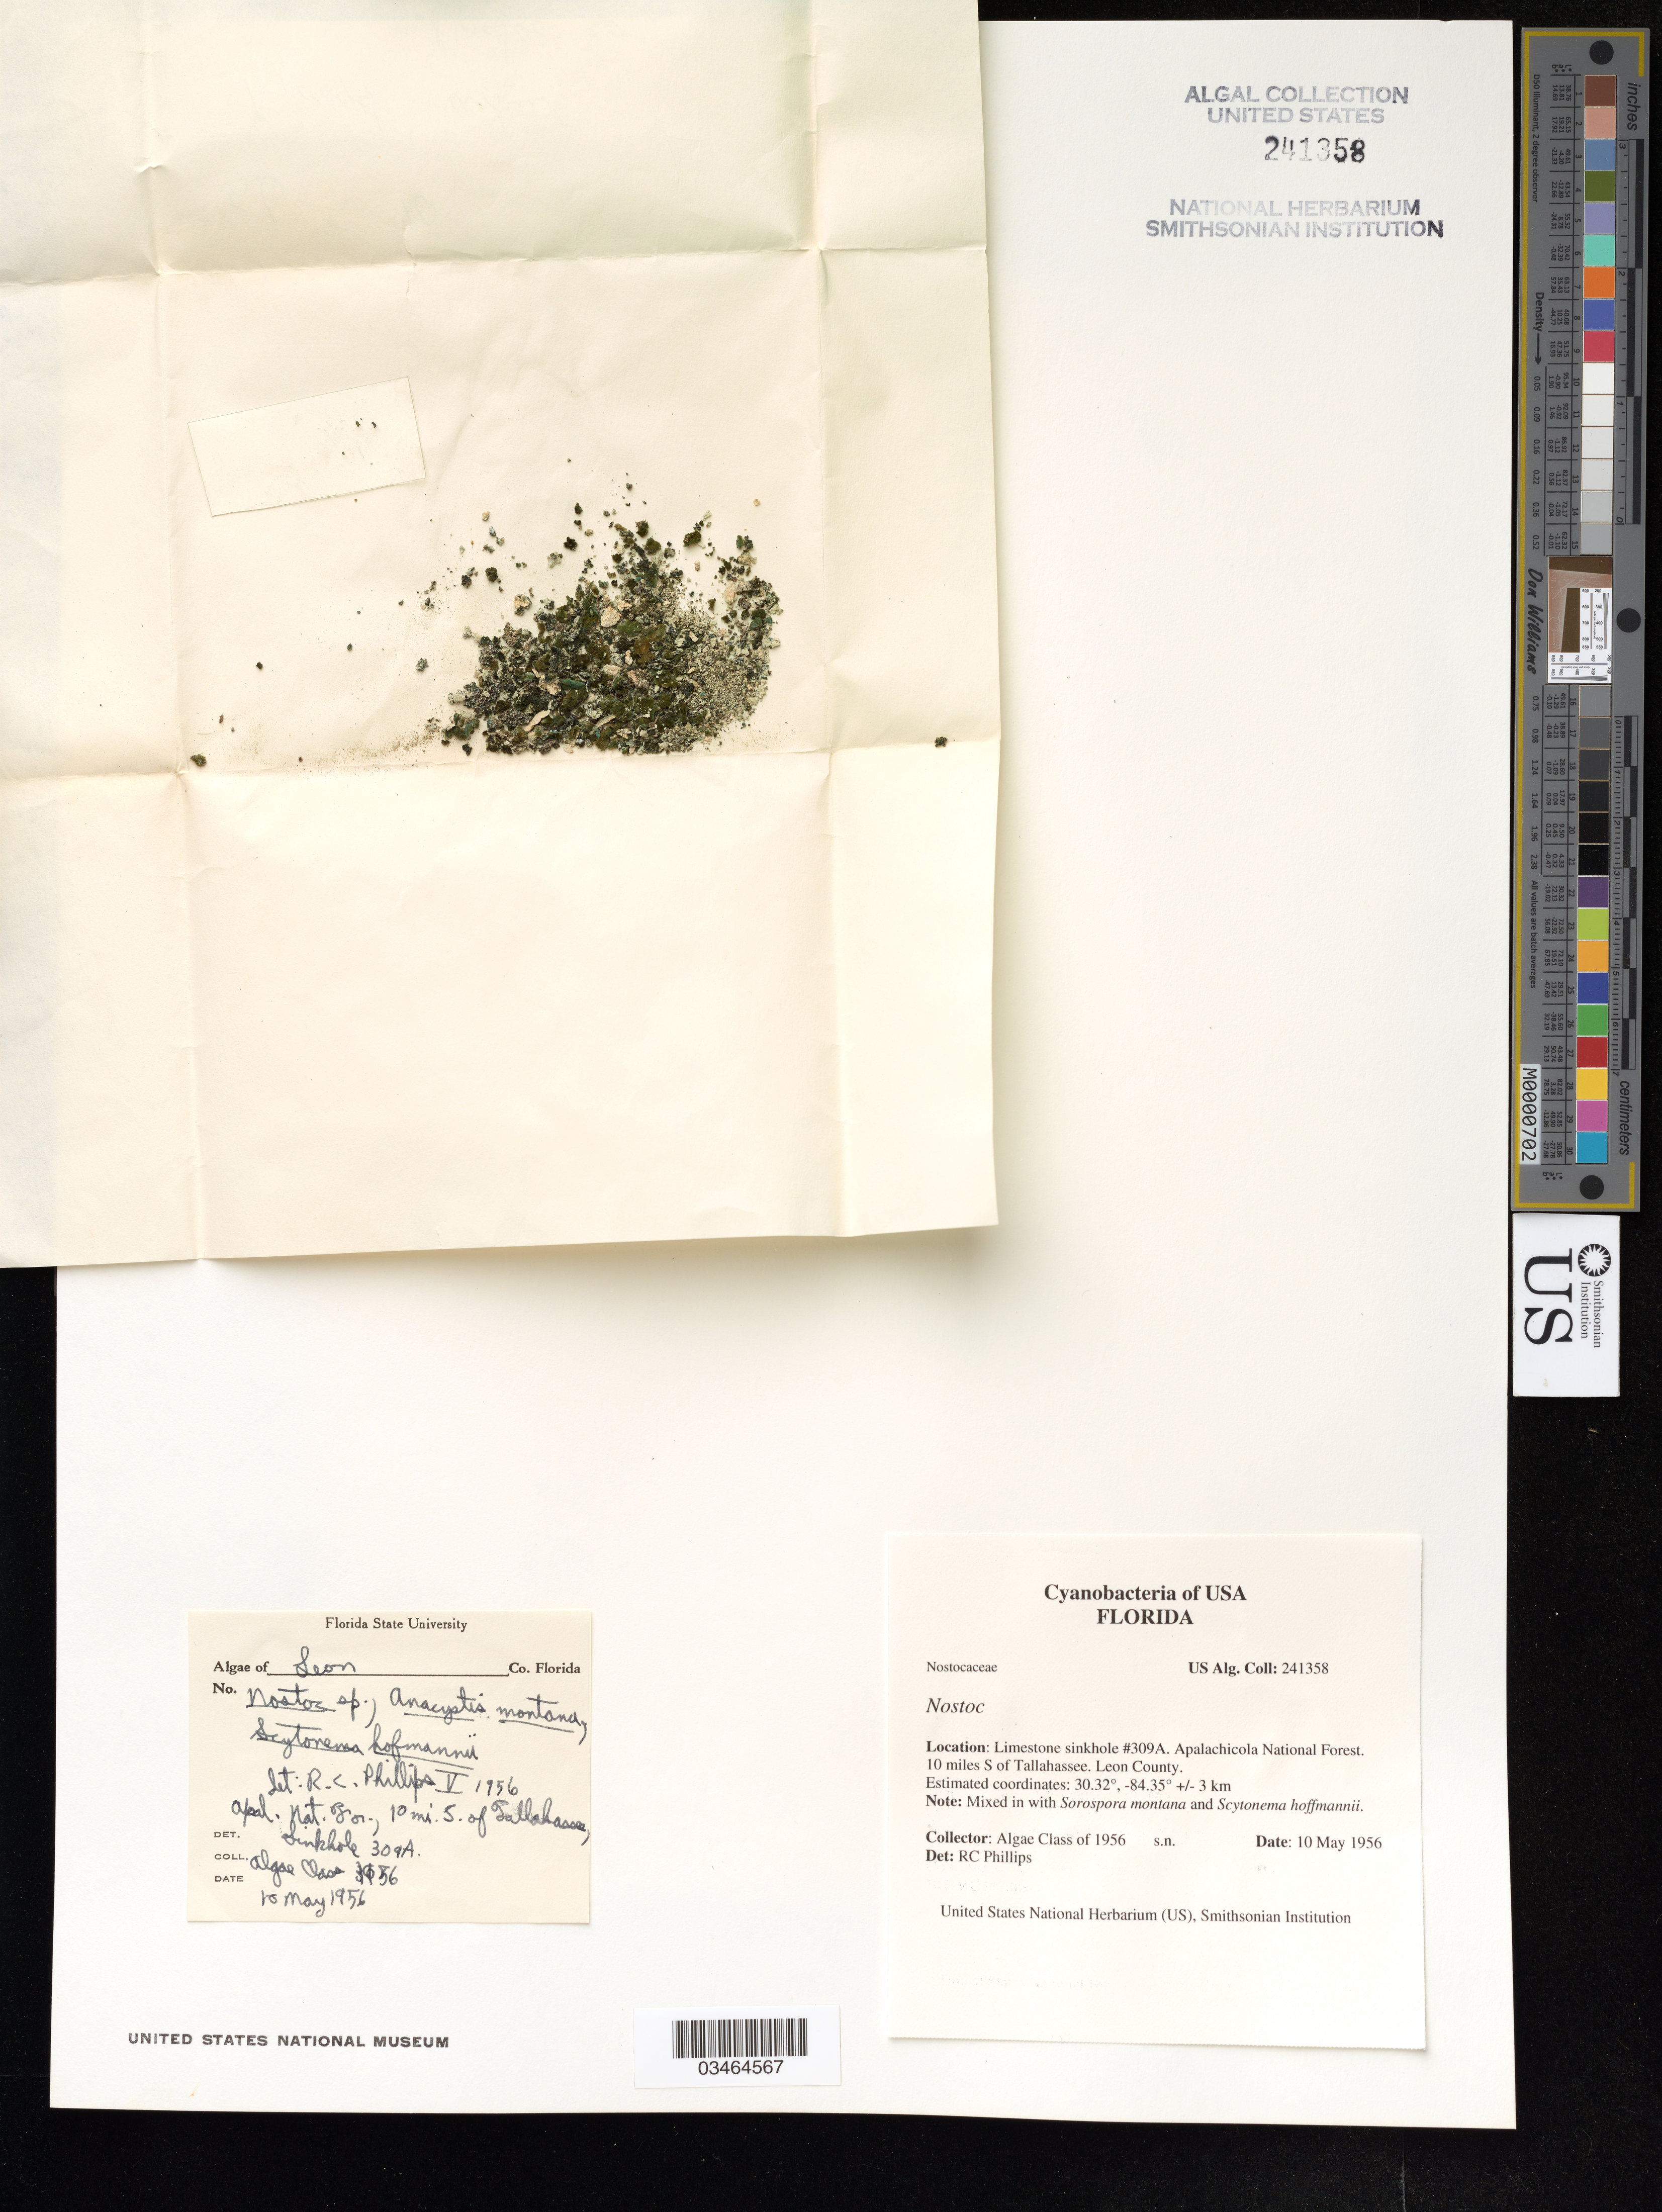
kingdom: Bacteria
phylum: Cyanobacteria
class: Cyanobacteriia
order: Cyanobacteriales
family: Nostocaceae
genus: Nostoc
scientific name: Nostoc sp.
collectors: Algae Class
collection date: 1956-05-10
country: United States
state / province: Florida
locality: Limestone sinkhole #309A, Apalachicola National Forest, 10 miles S of Tallahassee, Leon County.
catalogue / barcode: US 241358